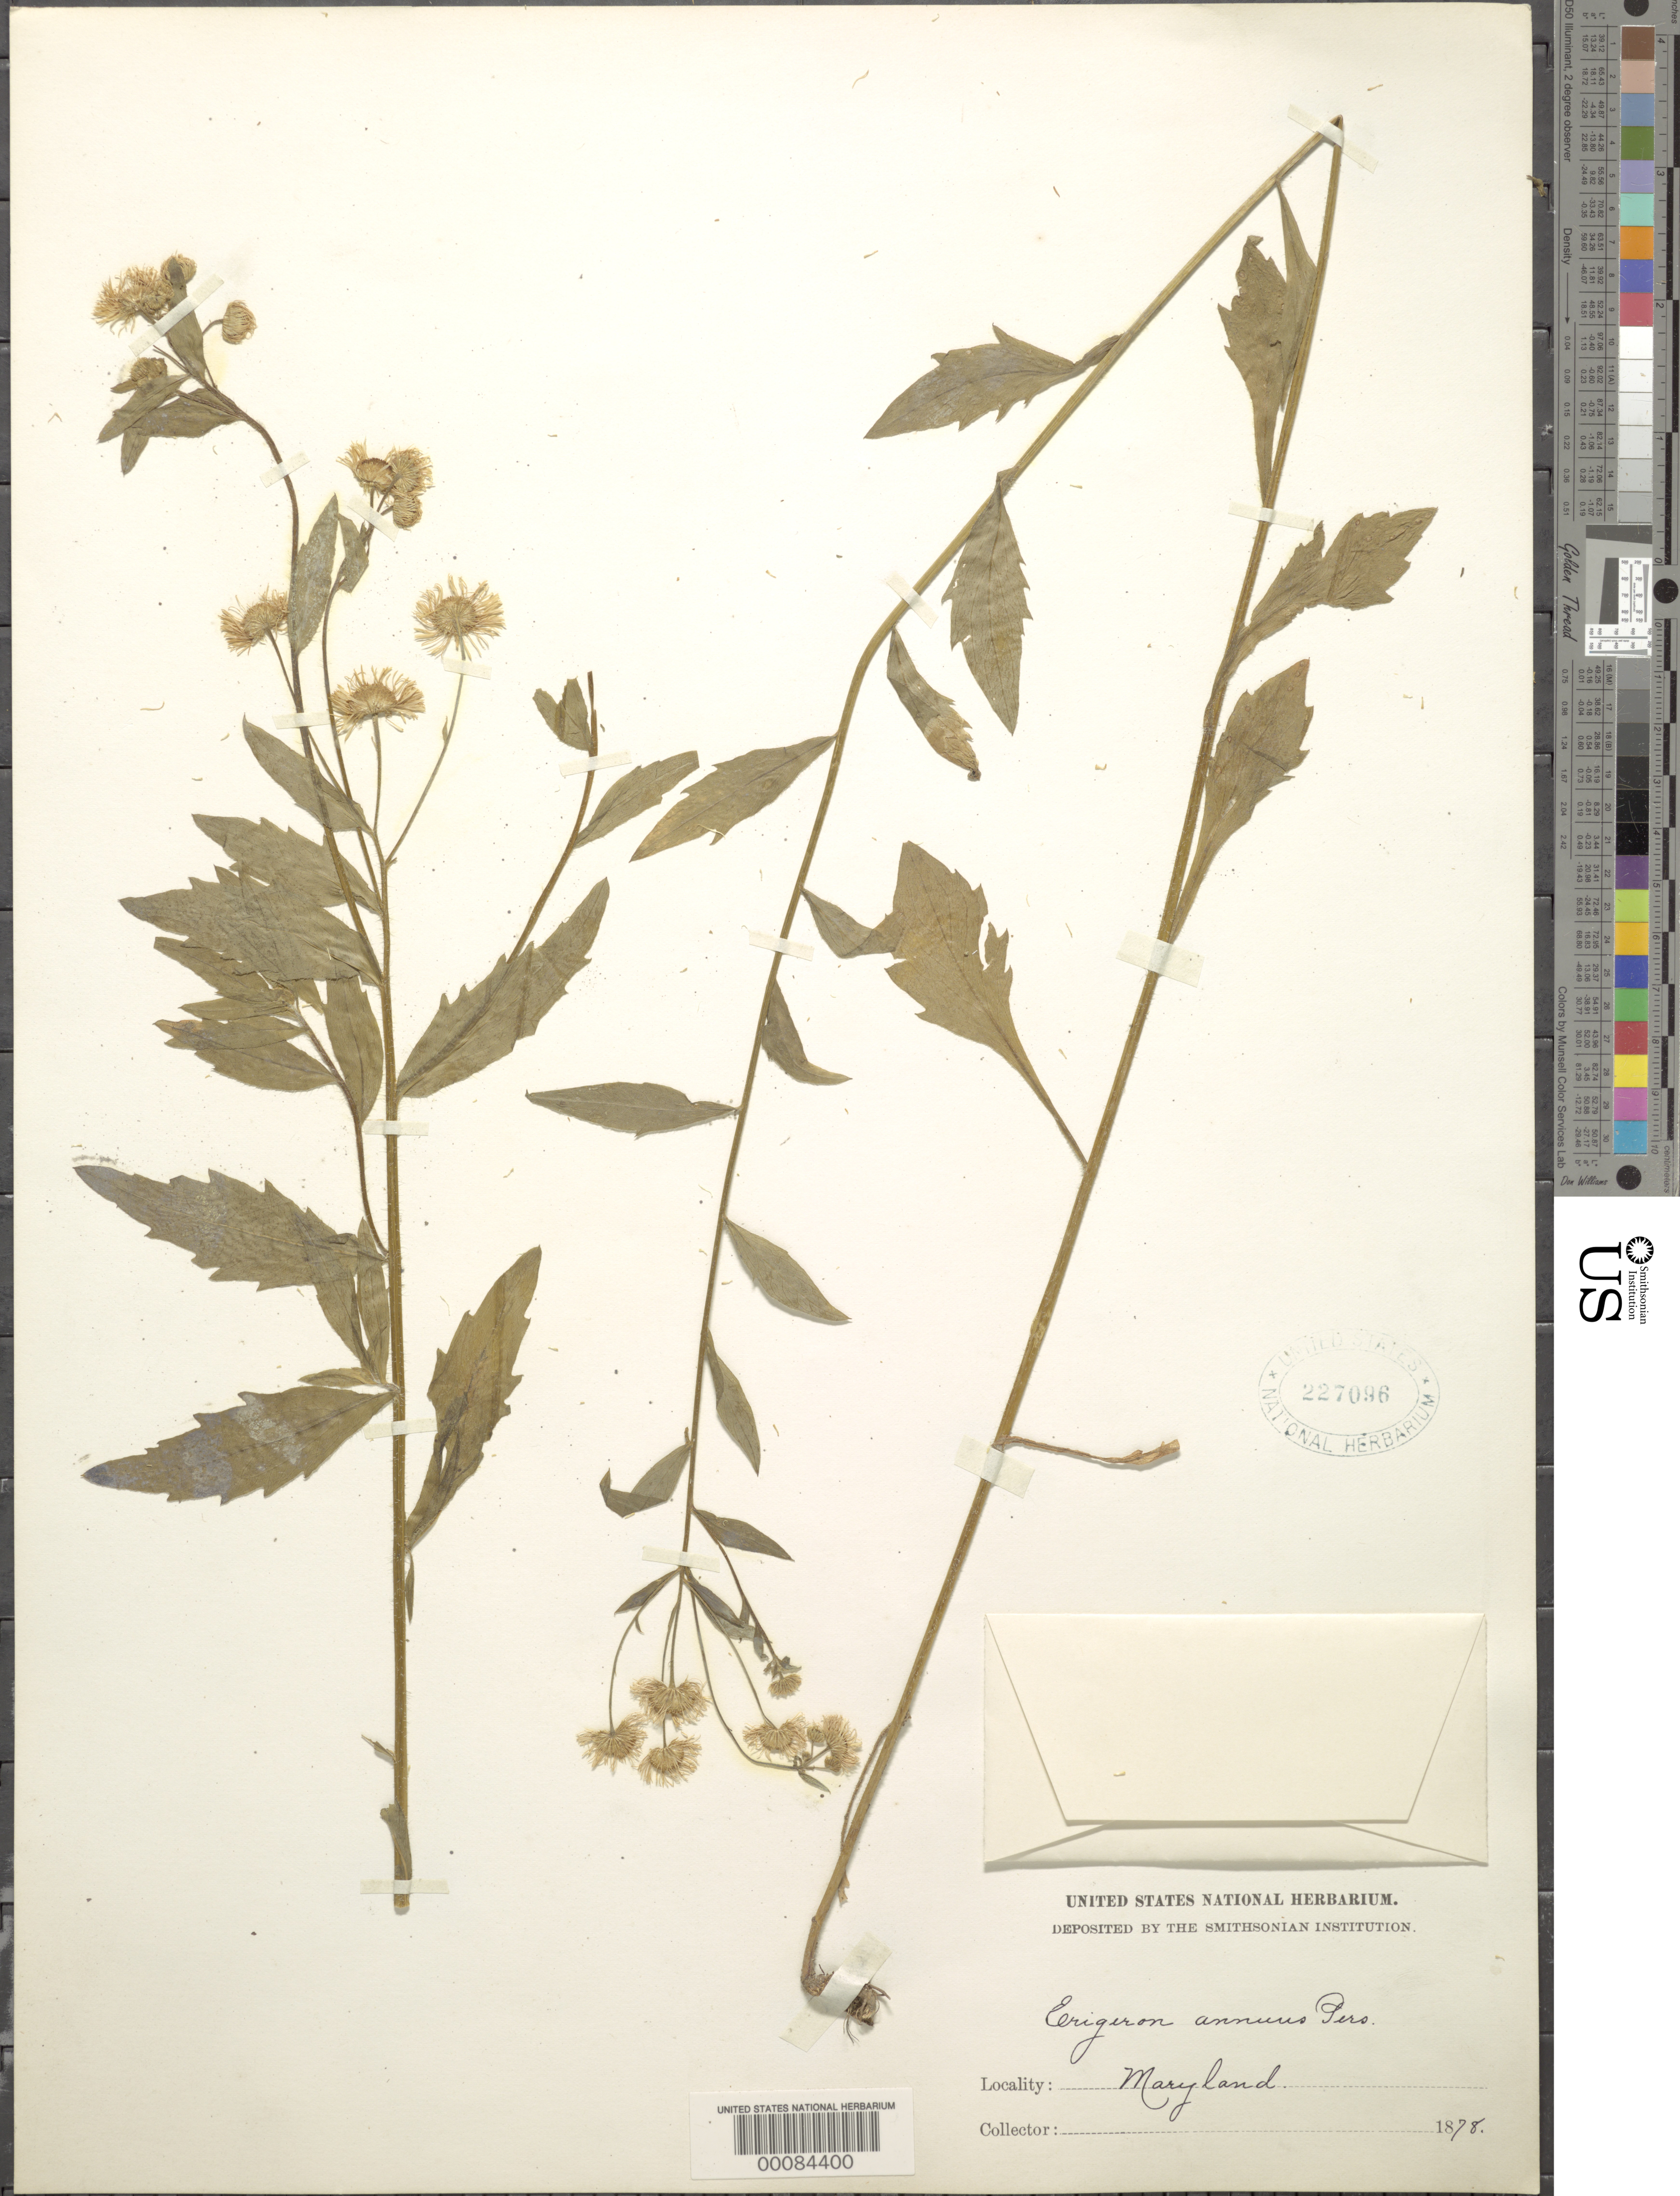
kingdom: Plantae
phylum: Tracheophyta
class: Magnoliopsida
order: Asterales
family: Asteraceae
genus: Erigeron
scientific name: Erigeron annuus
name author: (L.) Pers.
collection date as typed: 1878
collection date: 1878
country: United States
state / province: Maryland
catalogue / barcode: US 227096